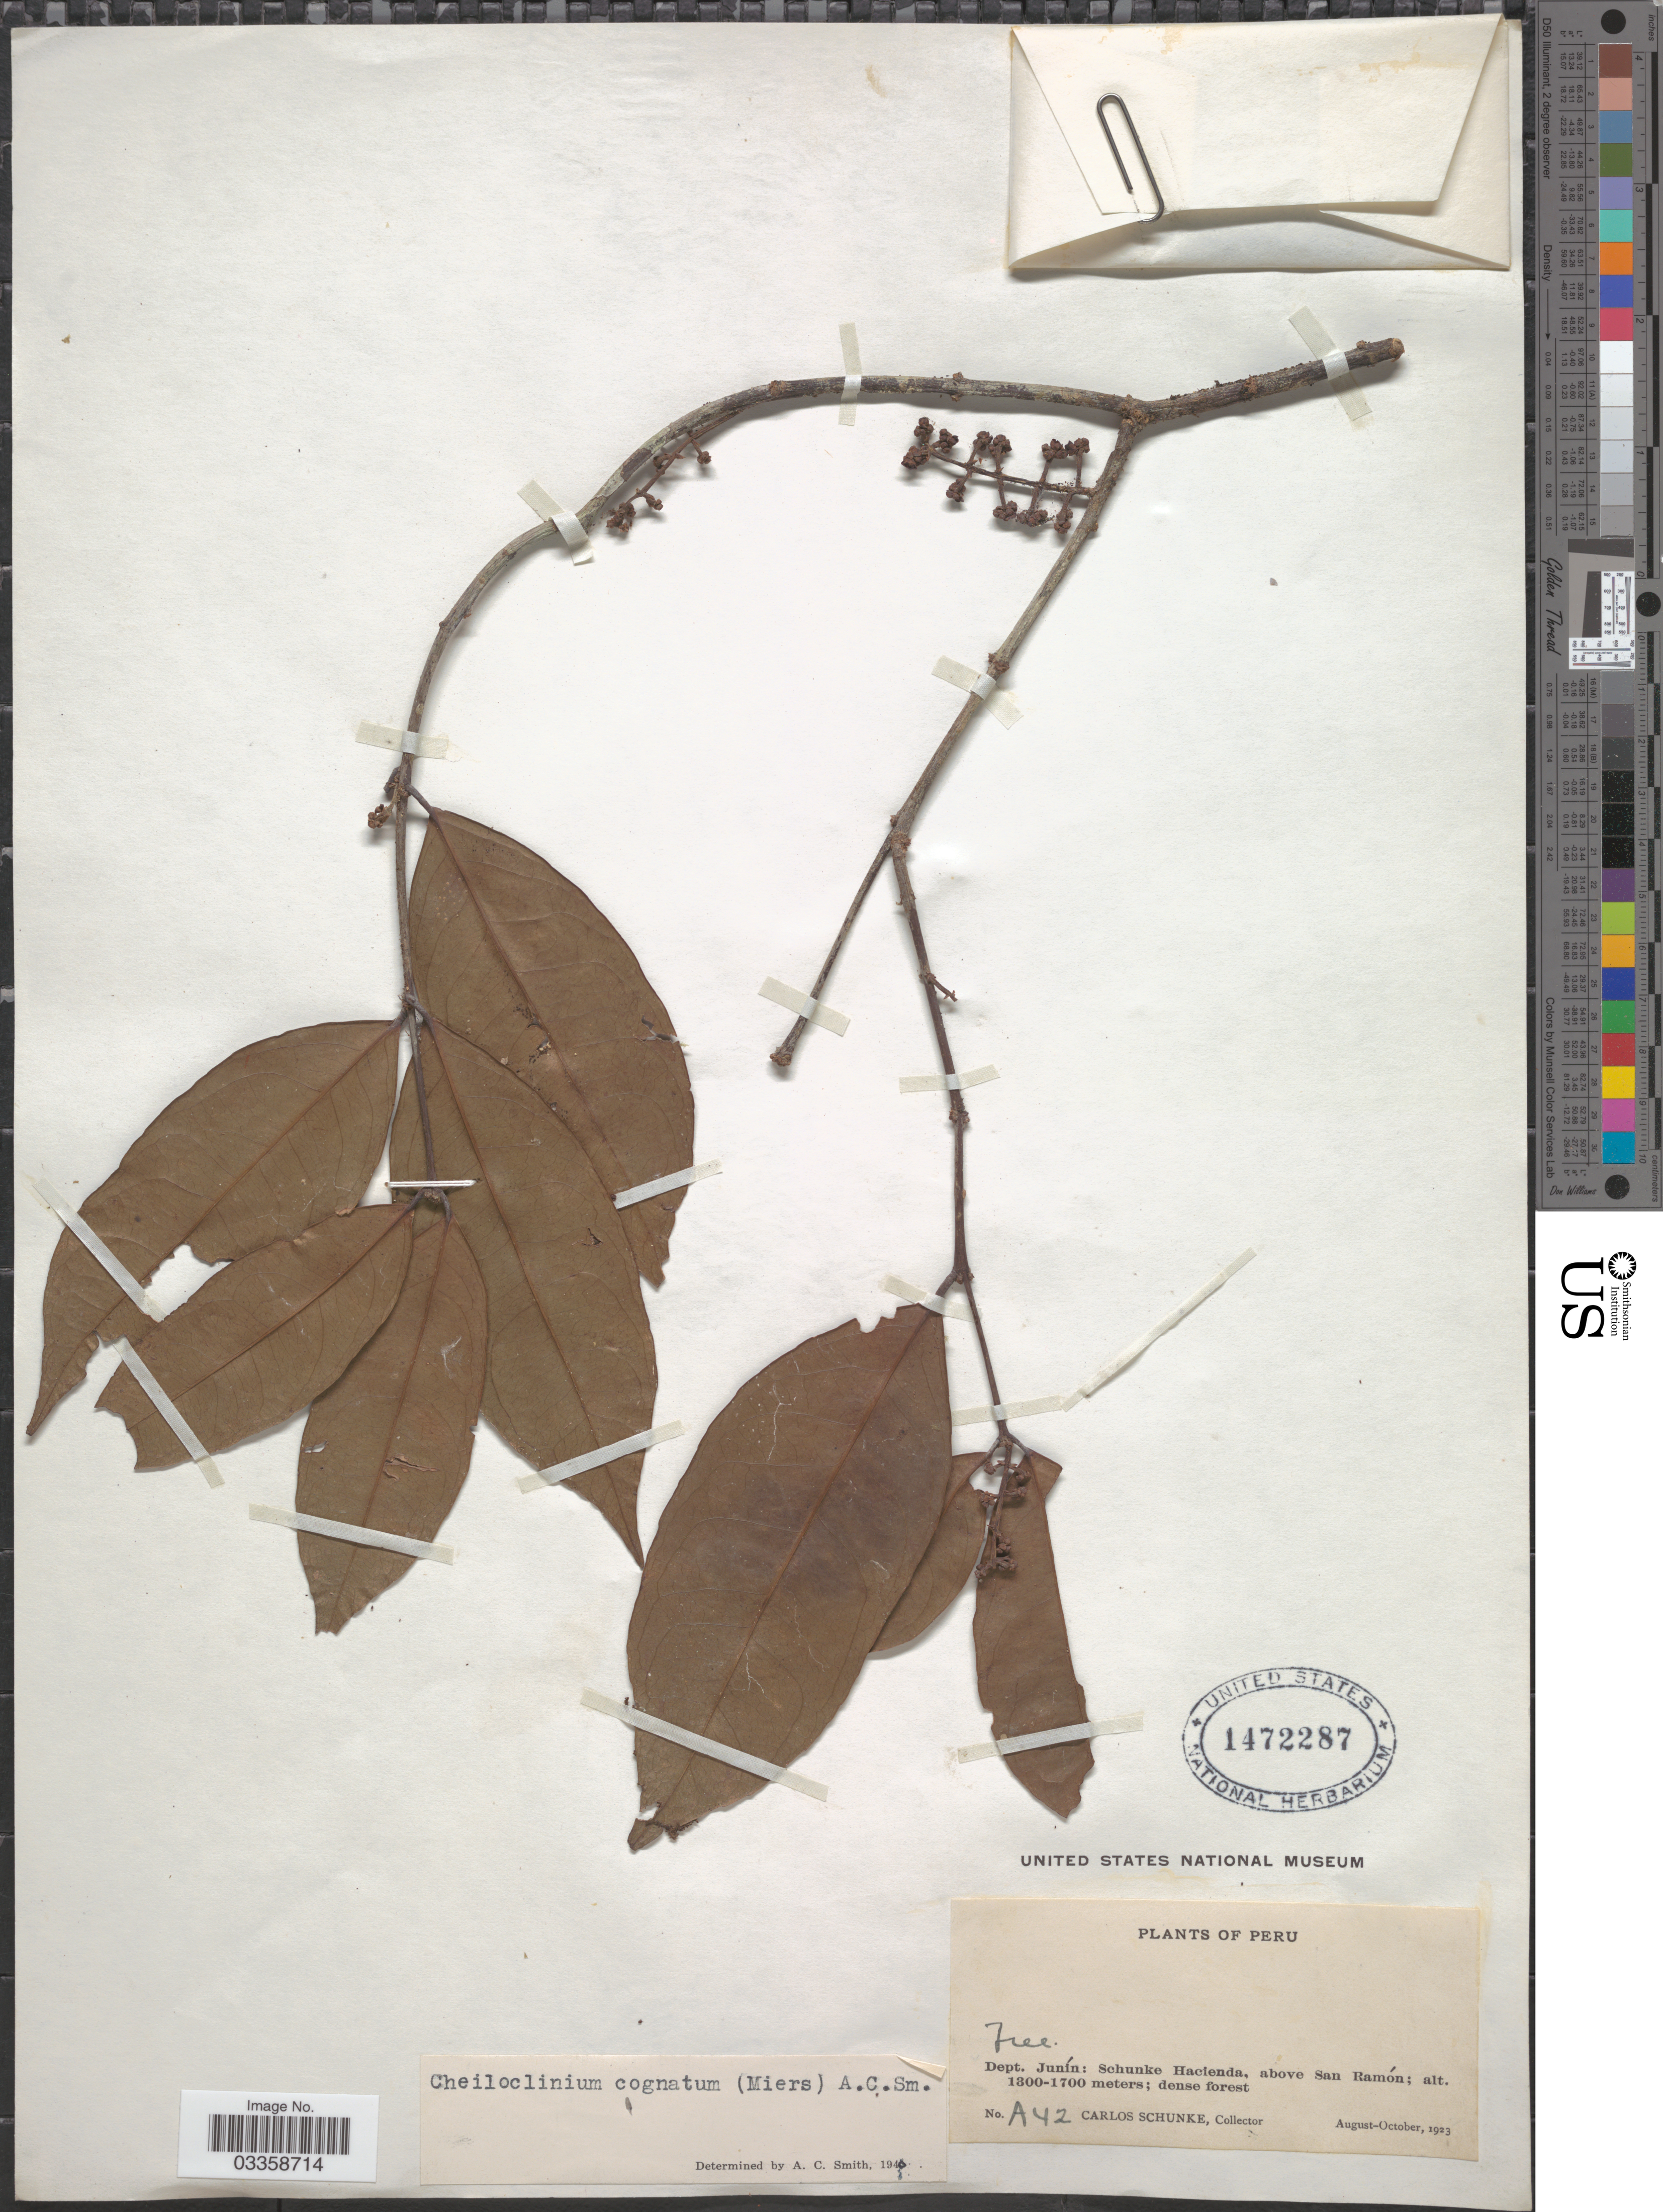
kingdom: Plantae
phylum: Tracheophyta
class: Magnoliopsida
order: Celastrales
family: Celastraceae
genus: Cheiloclinium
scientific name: Cheiloclinium cognatum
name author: (Miers) A.C. Sm.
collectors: C. Schunke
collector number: A42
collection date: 1923-08/1923-10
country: Peru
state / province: Junín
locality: Dept. Junín: Schunke Hacienda, above San Ramón.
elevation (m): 1300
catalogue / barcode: US 1472287